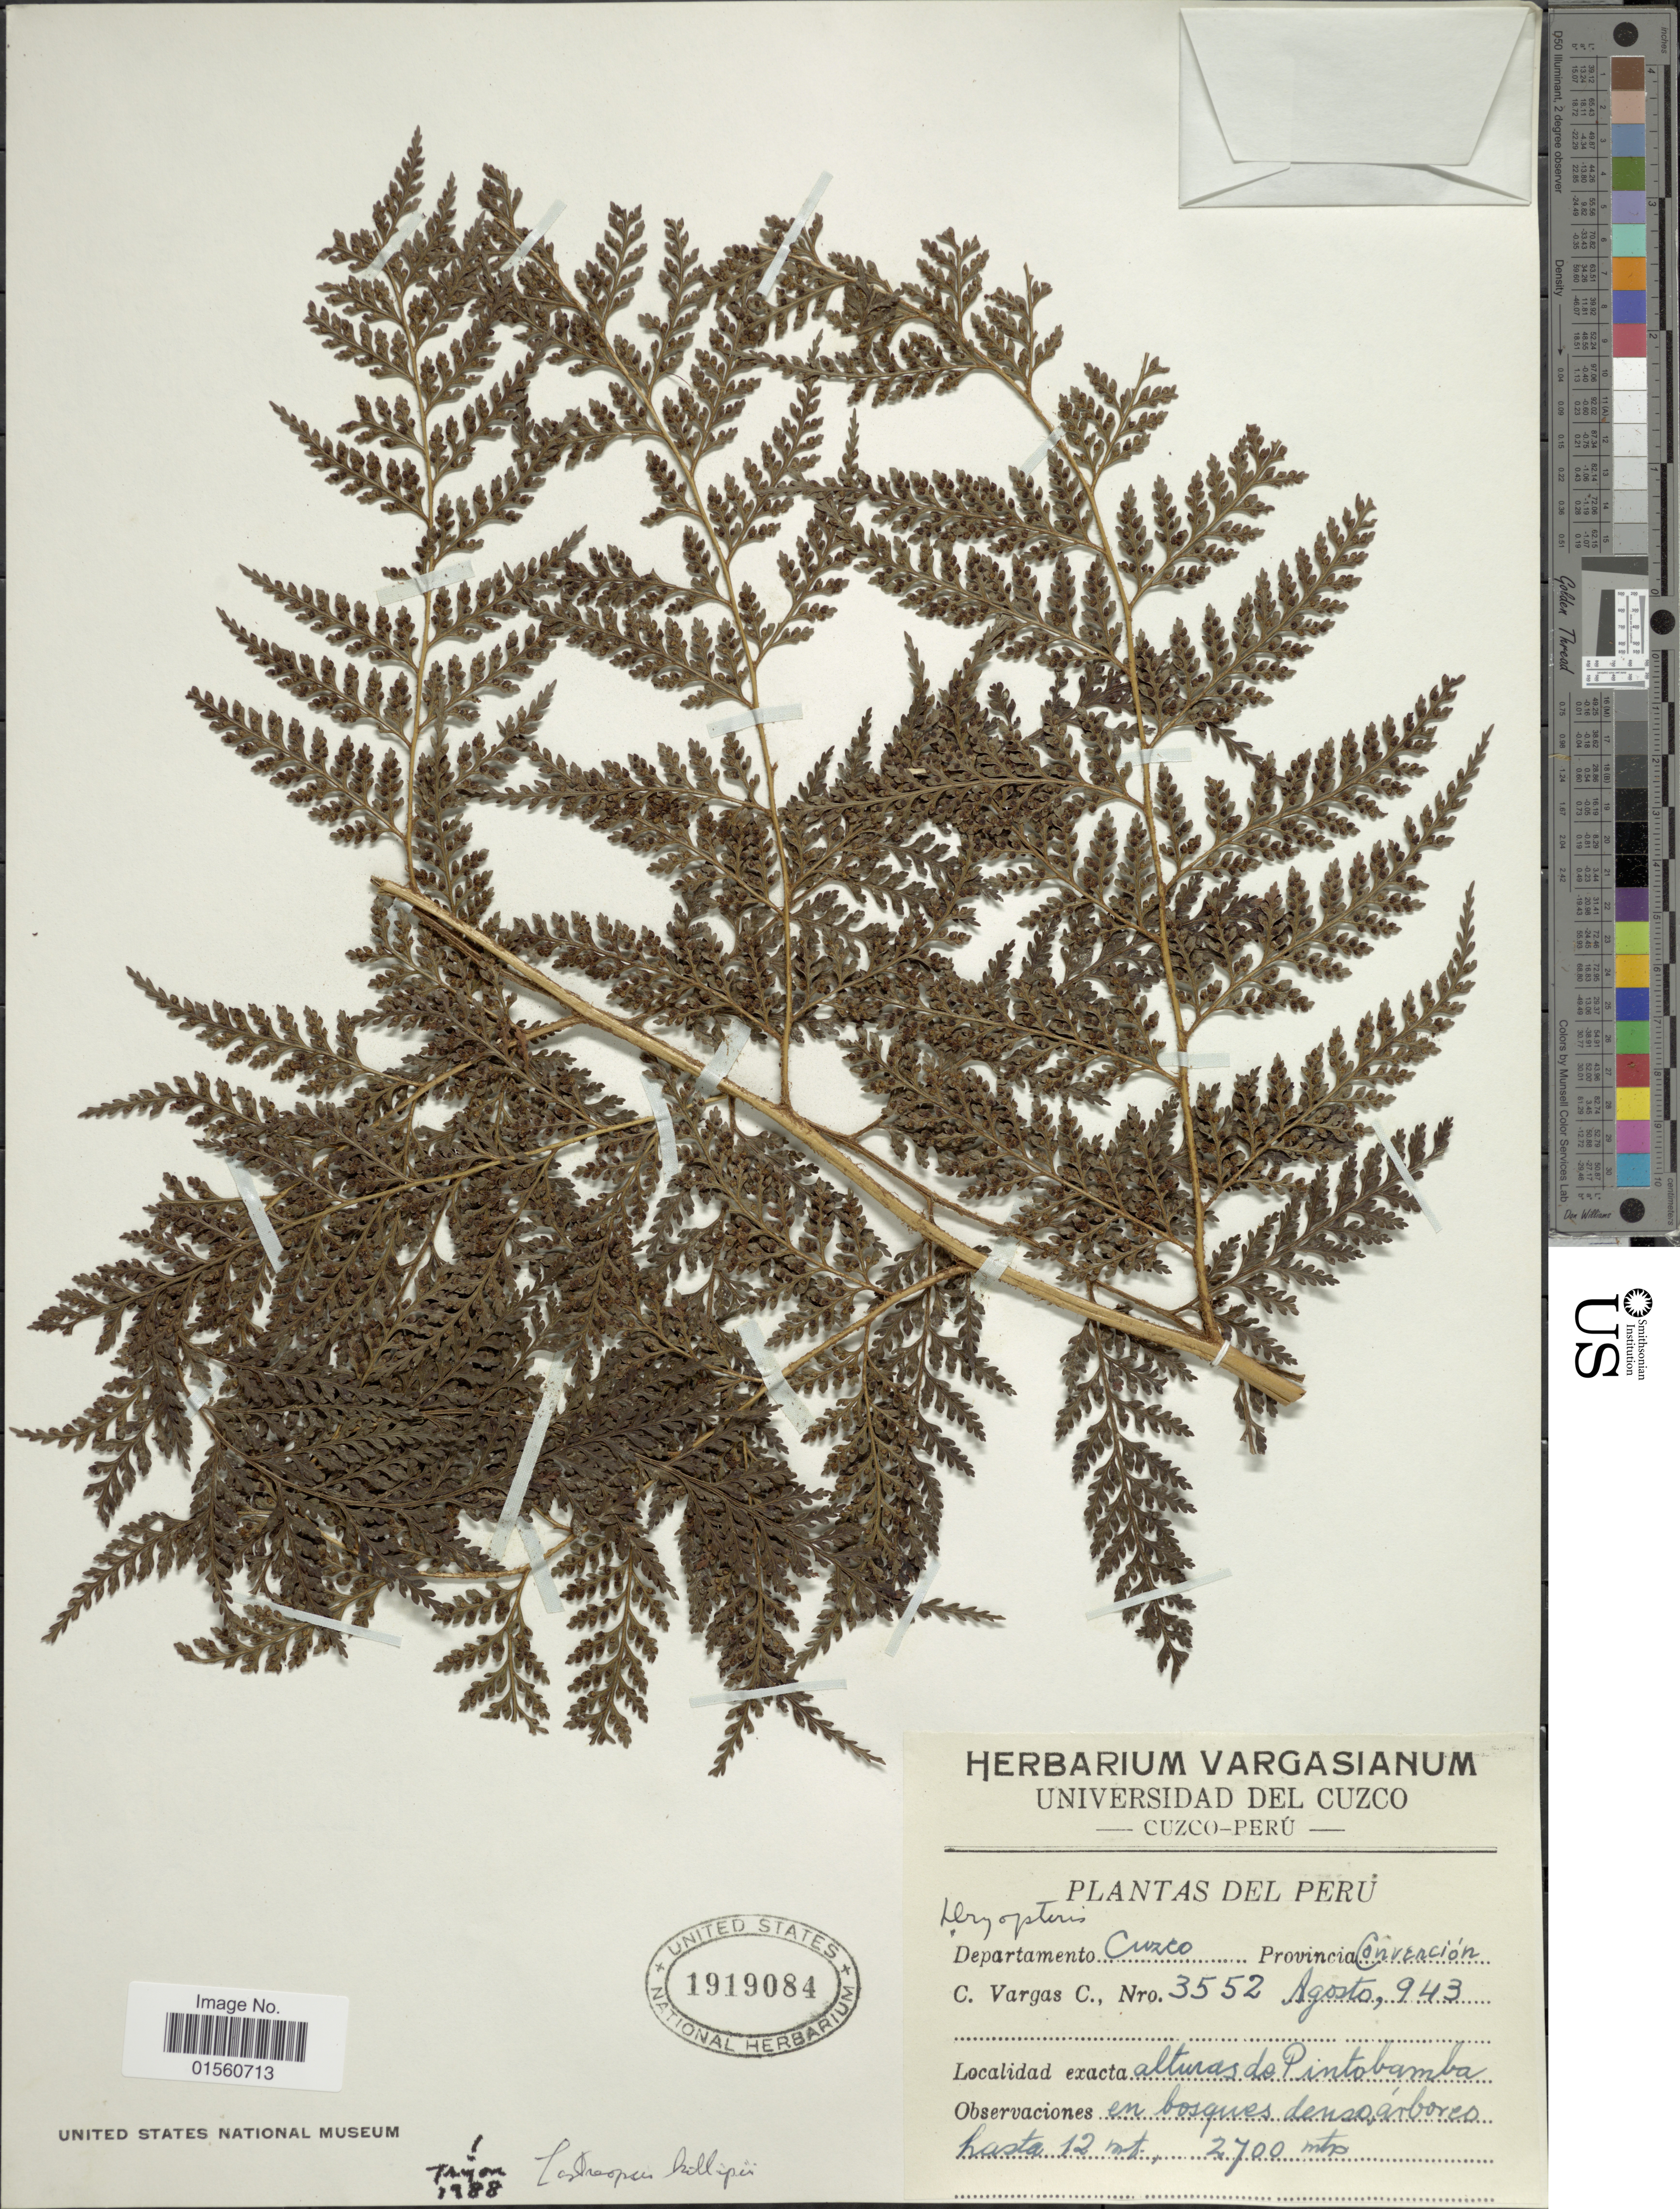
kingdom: Plantae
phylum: Tracheophyta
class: Polypodiopsida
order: Polypodiales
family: Dryopteridaceae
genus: Lastreopsis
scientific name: Lastreopsis killipii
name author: (C. Chr. & Maxon) Tindale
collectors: C. Vargas Calderón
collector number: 3552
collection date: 1943-08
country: Peru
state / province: Cusco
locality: Departamento Cuzco, Provincia Convercion, alturas de Pintobamba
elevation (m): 2700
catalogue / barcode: US 1919084